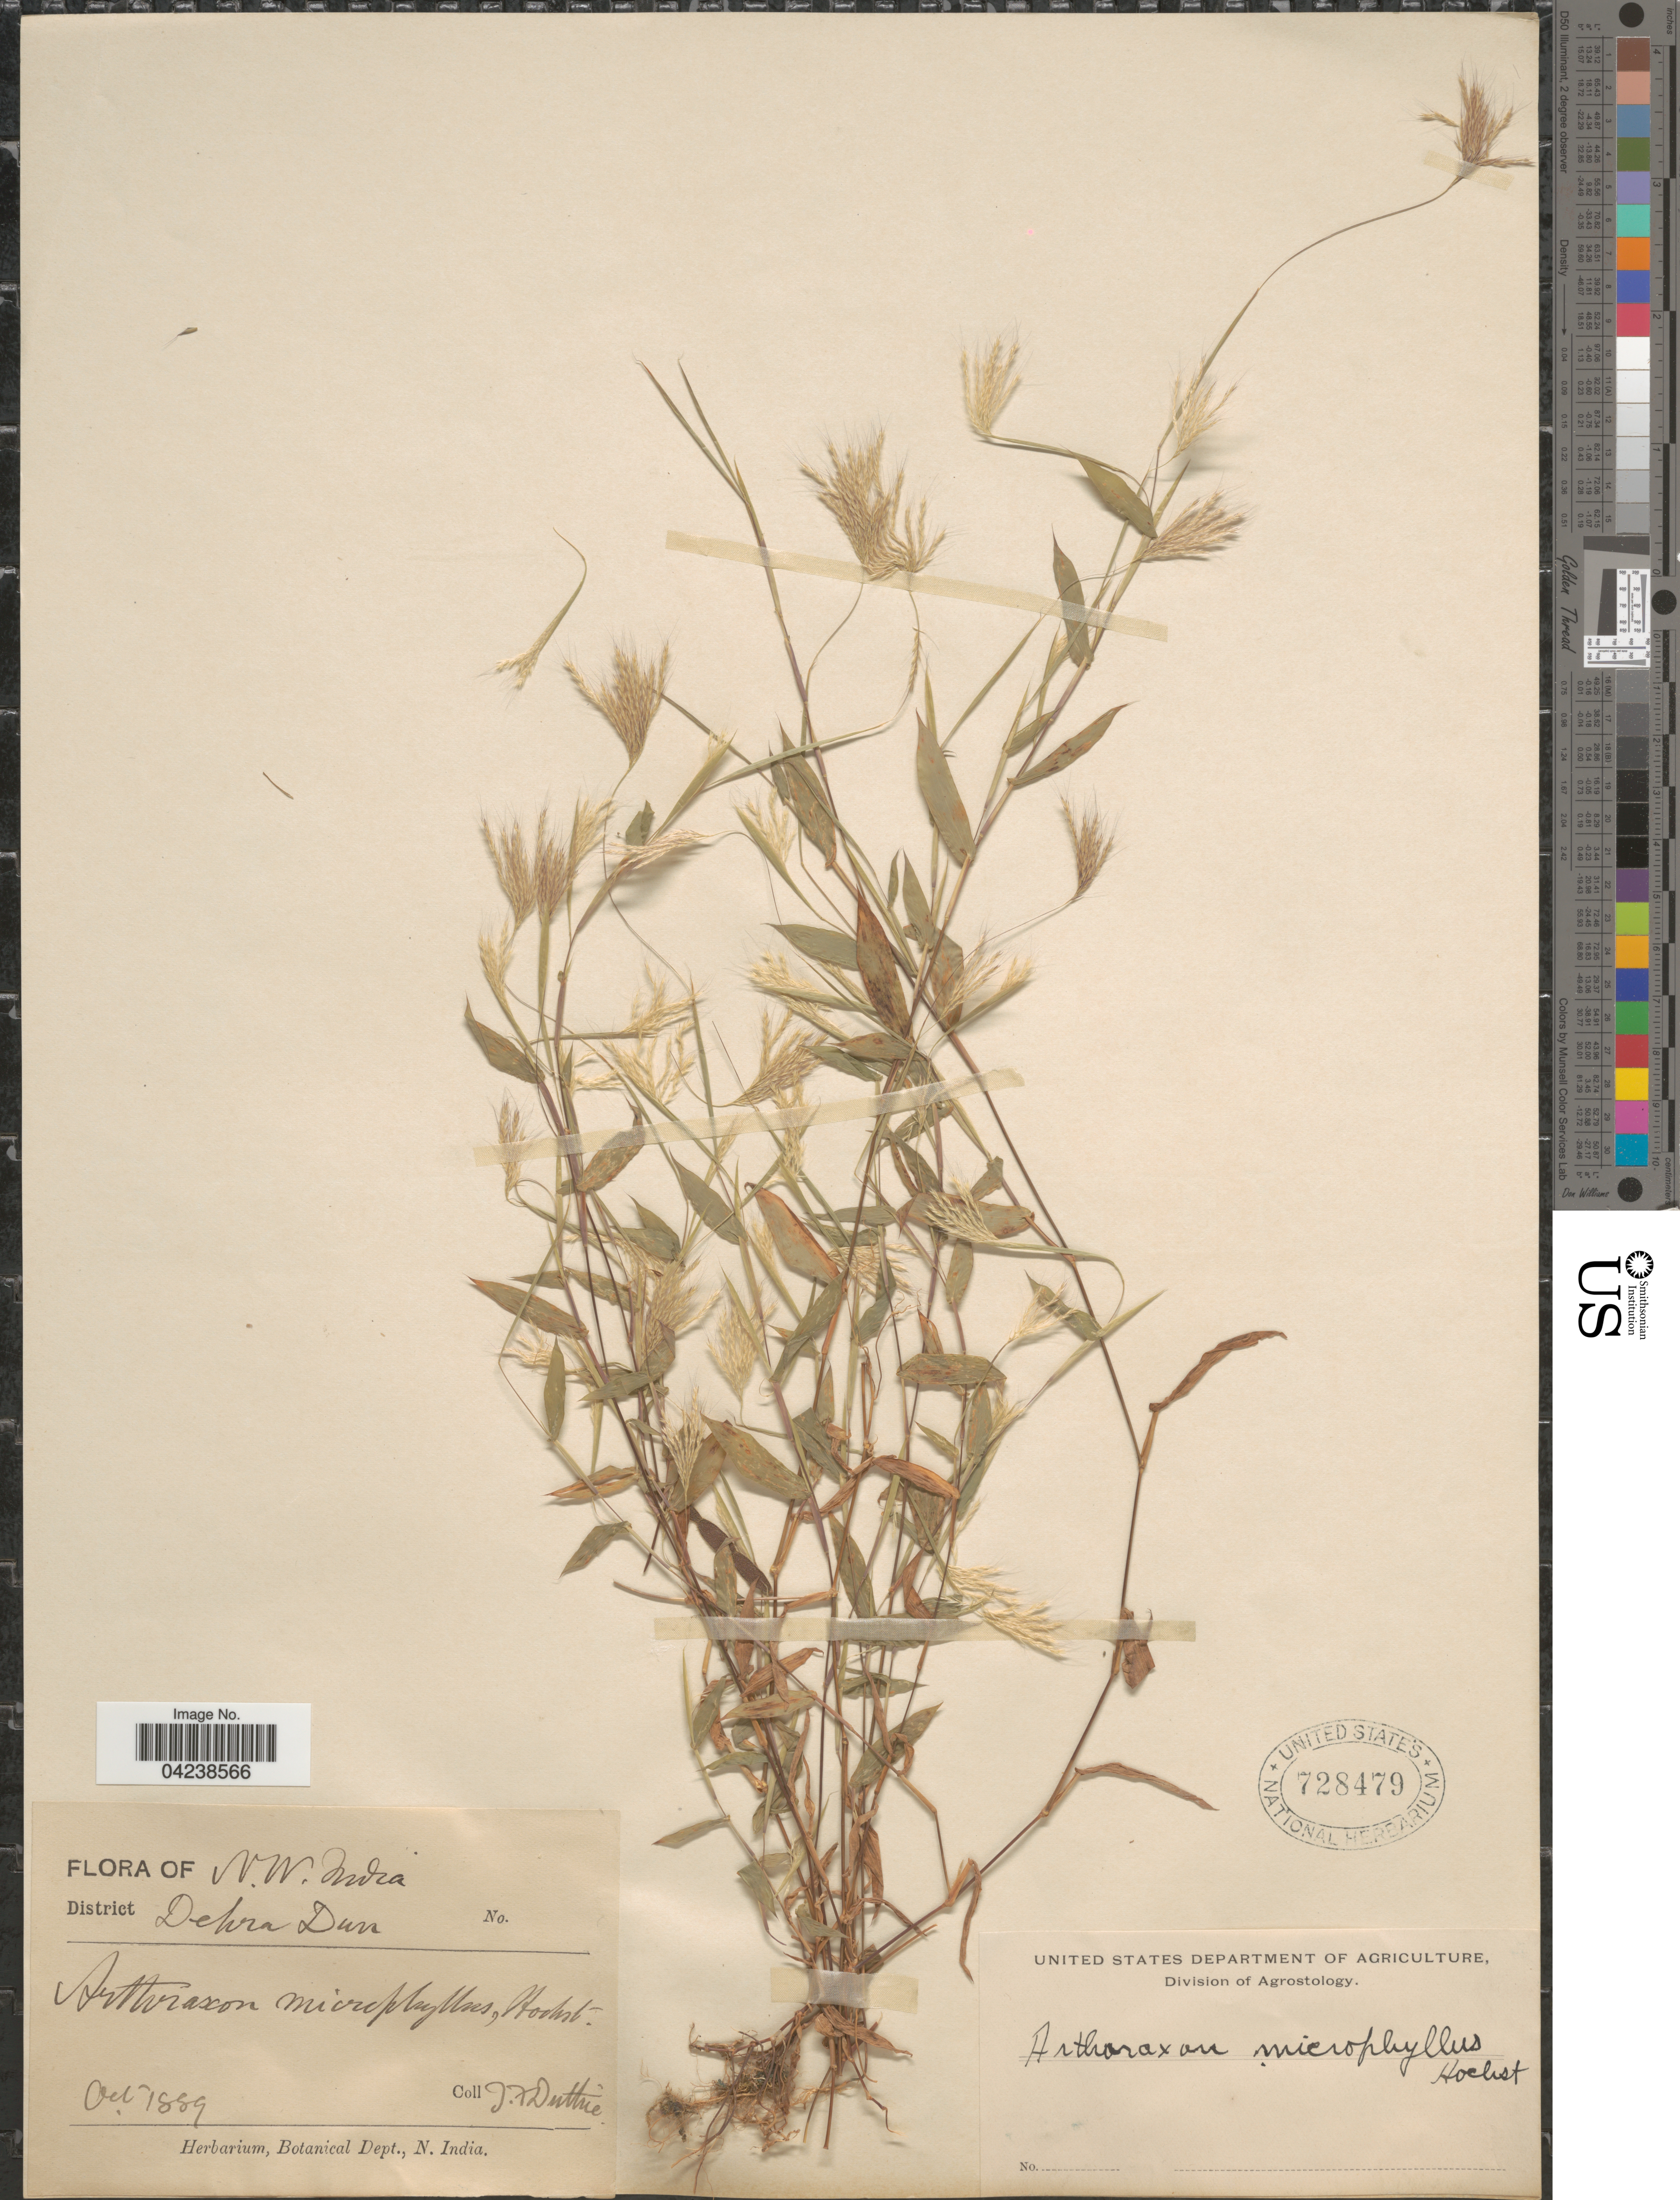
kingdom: Plantae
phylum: Tracheophyta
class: Liliopsida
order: Poales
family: Poaceae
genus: Arthraxon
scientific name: Arthraxon lancifolius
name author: (Trin.) Hochst.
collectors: J. F. Duthie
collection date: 1889-10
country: India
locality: N. W. India. District Dehra Dun.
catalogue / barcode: US 728479